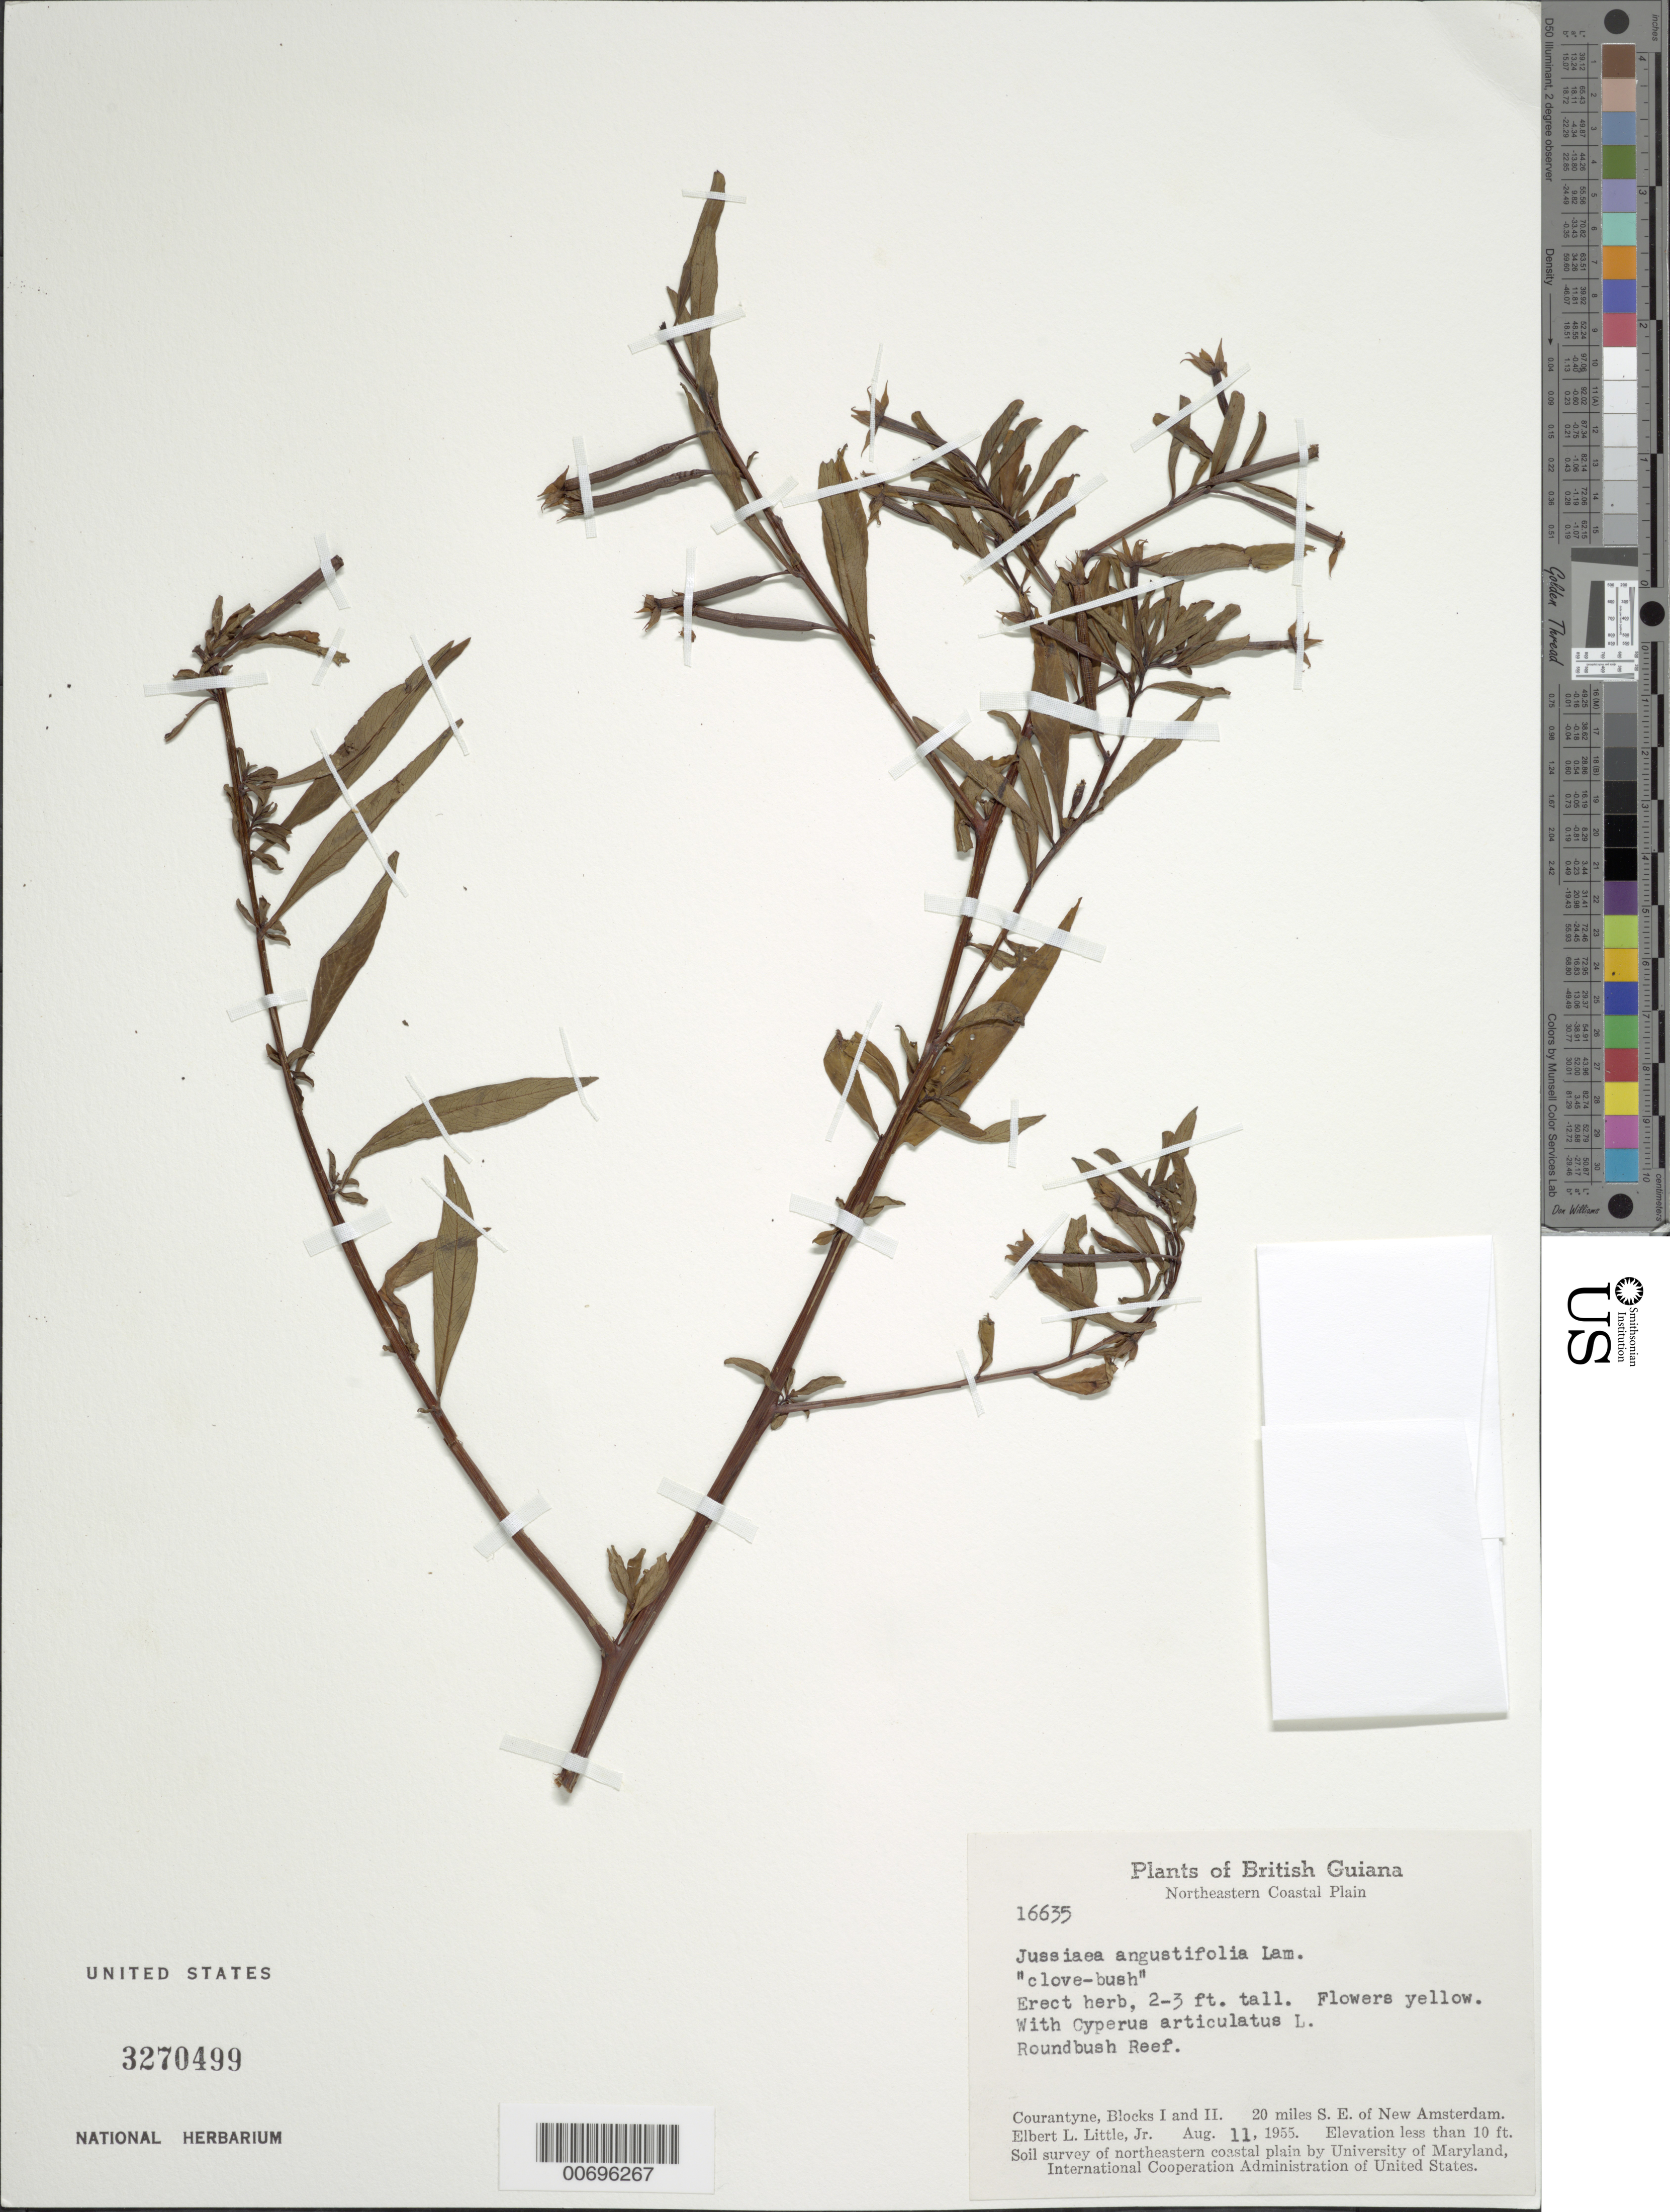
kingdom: Plantae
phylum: Tracheophyta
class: Magnoliopsida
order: Myrtales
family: Onagraceae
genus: Ludwigia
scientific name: Ludwigia sp.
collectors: E. L. Little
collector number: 16635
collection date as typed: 11-Aug-55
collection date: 1955-08-11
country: Guyana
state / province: E. Berbice-Corentyne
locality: Courantyne, Blocks I & II. 20 mi. SE of New Amsterdam, Roundbush Reef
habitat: With Cyperus articulatus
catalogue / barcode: US 3270499